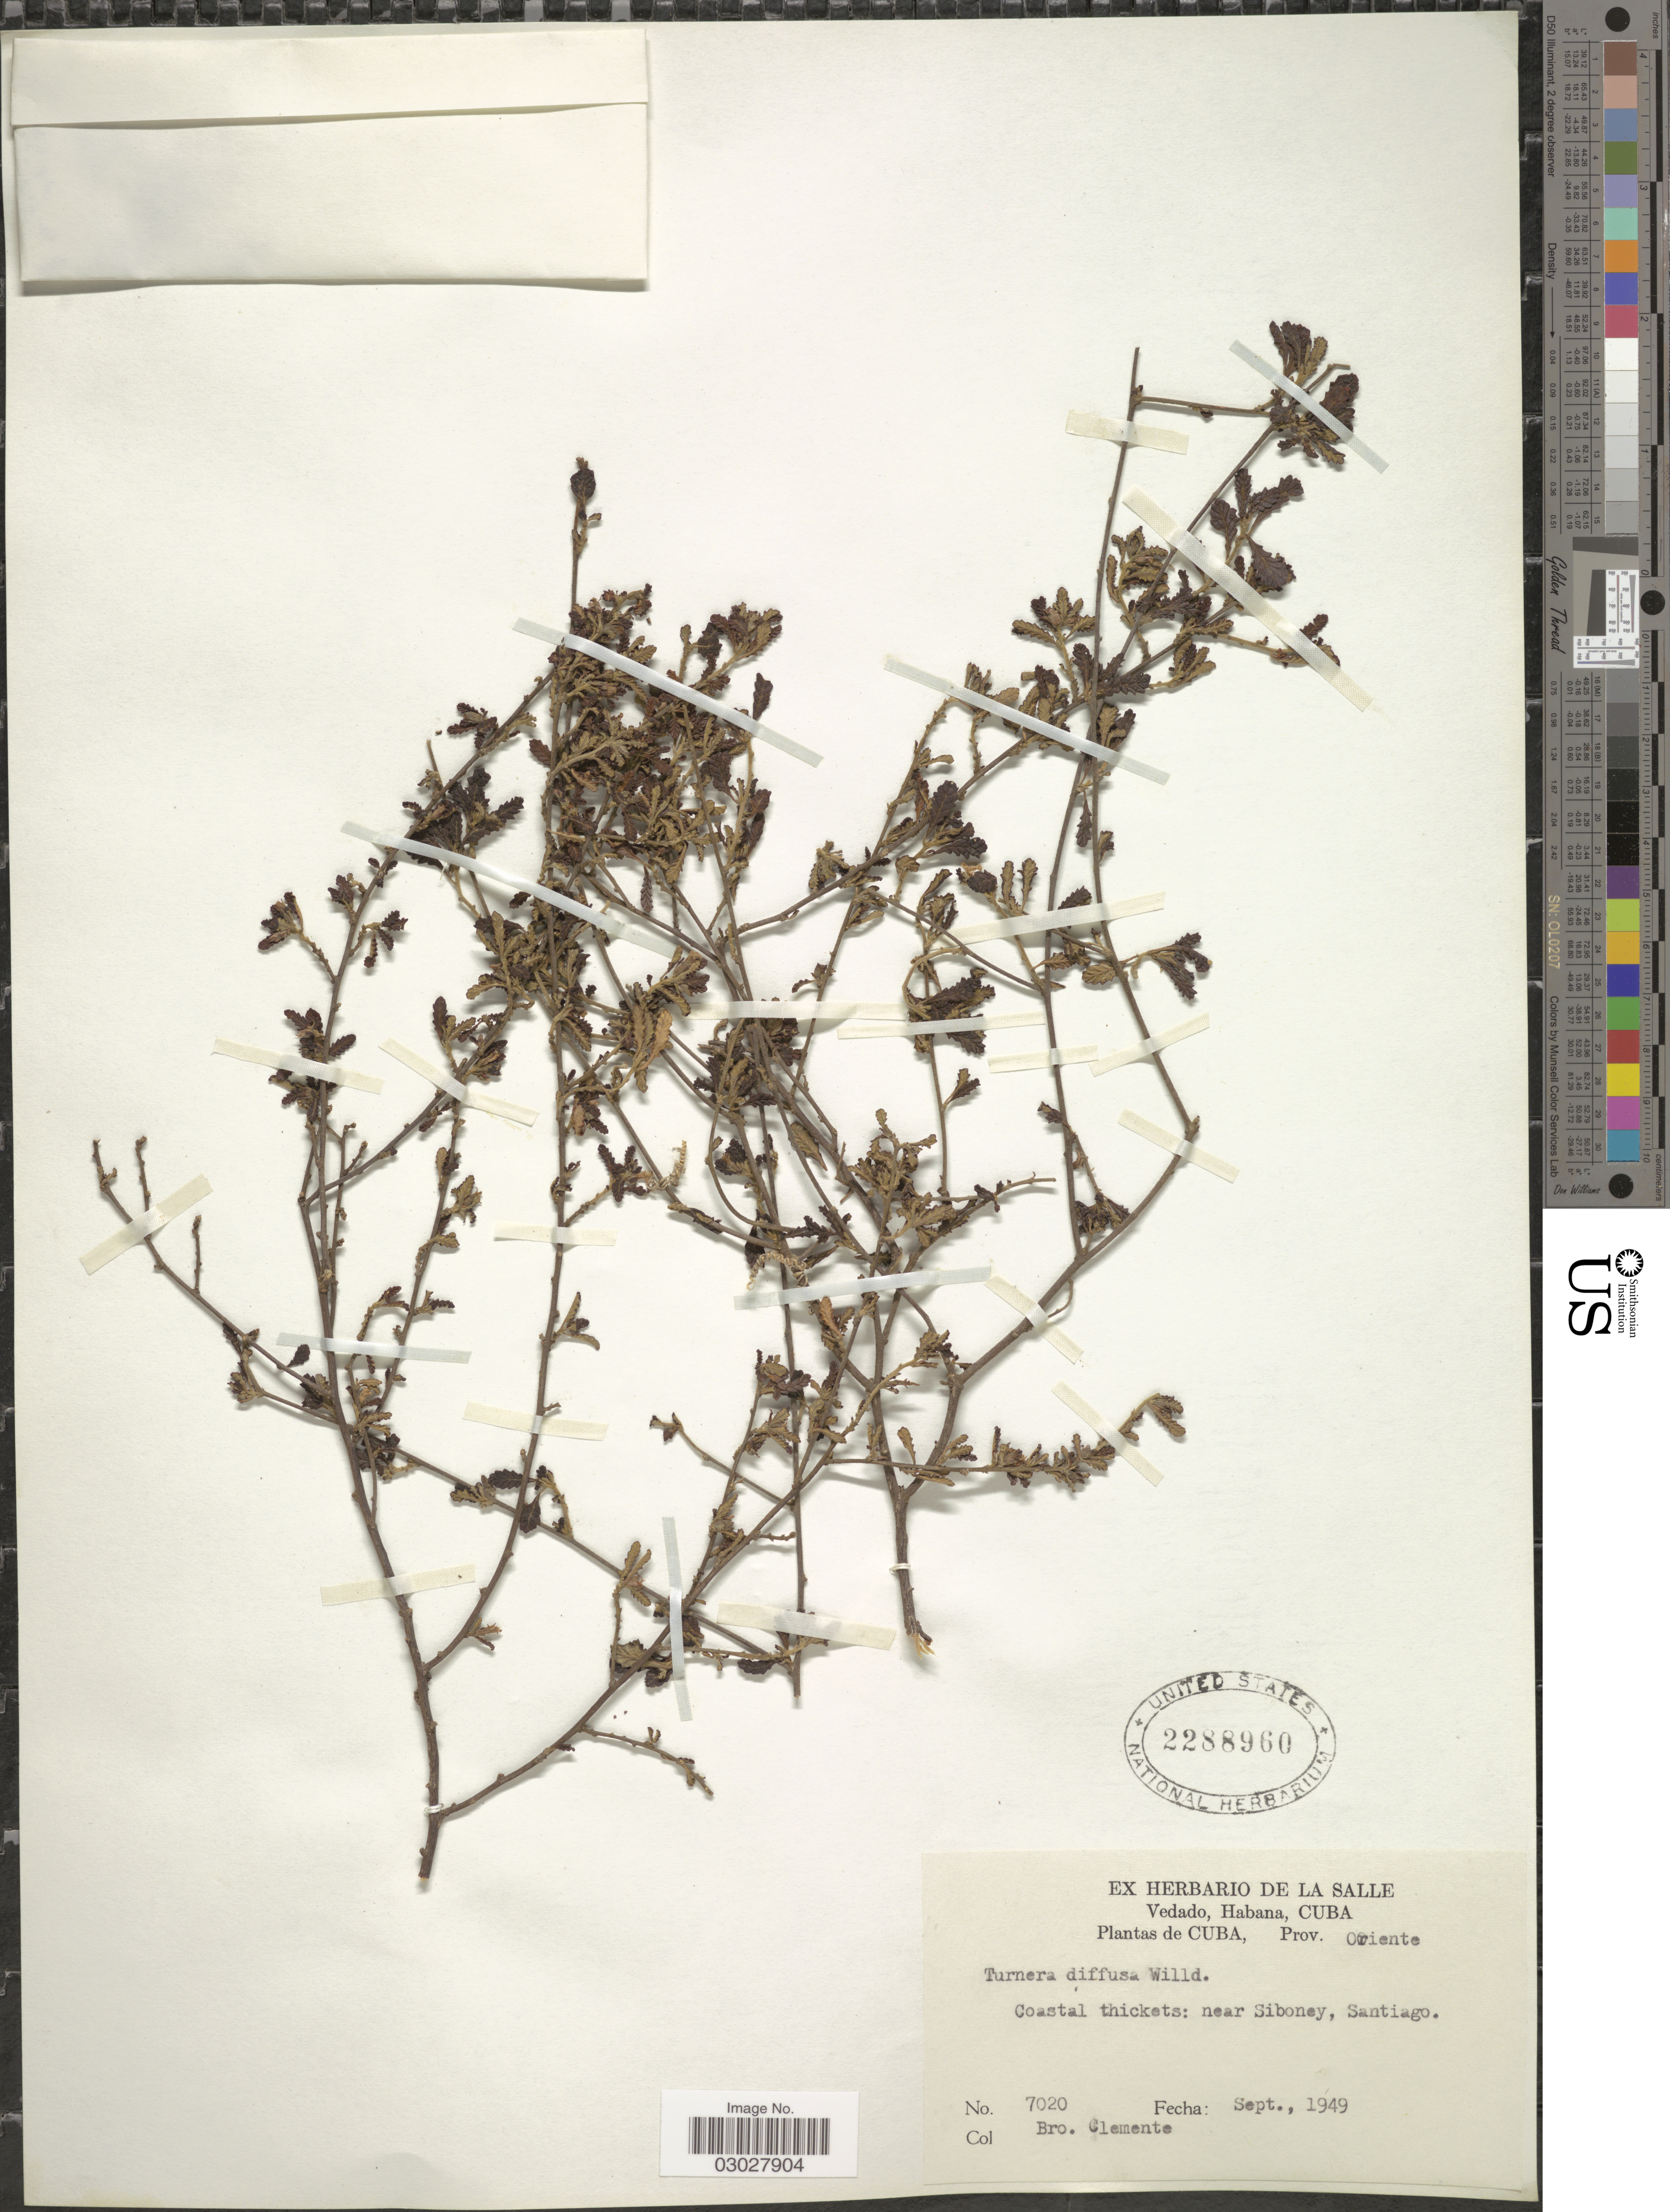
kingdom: Plantae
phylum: Tracheophyta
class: Magnoliopsida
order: Malpighiales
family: Turneraceae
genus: Turnera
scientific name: Turnera diffusa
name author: Willd. ex Schult.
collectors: Bro. Clemente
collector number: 7020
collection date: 1949-09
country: Cuba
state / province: Oriente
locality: Coastal thickets: near Siboney, Santiago.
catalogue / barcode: US 2288960